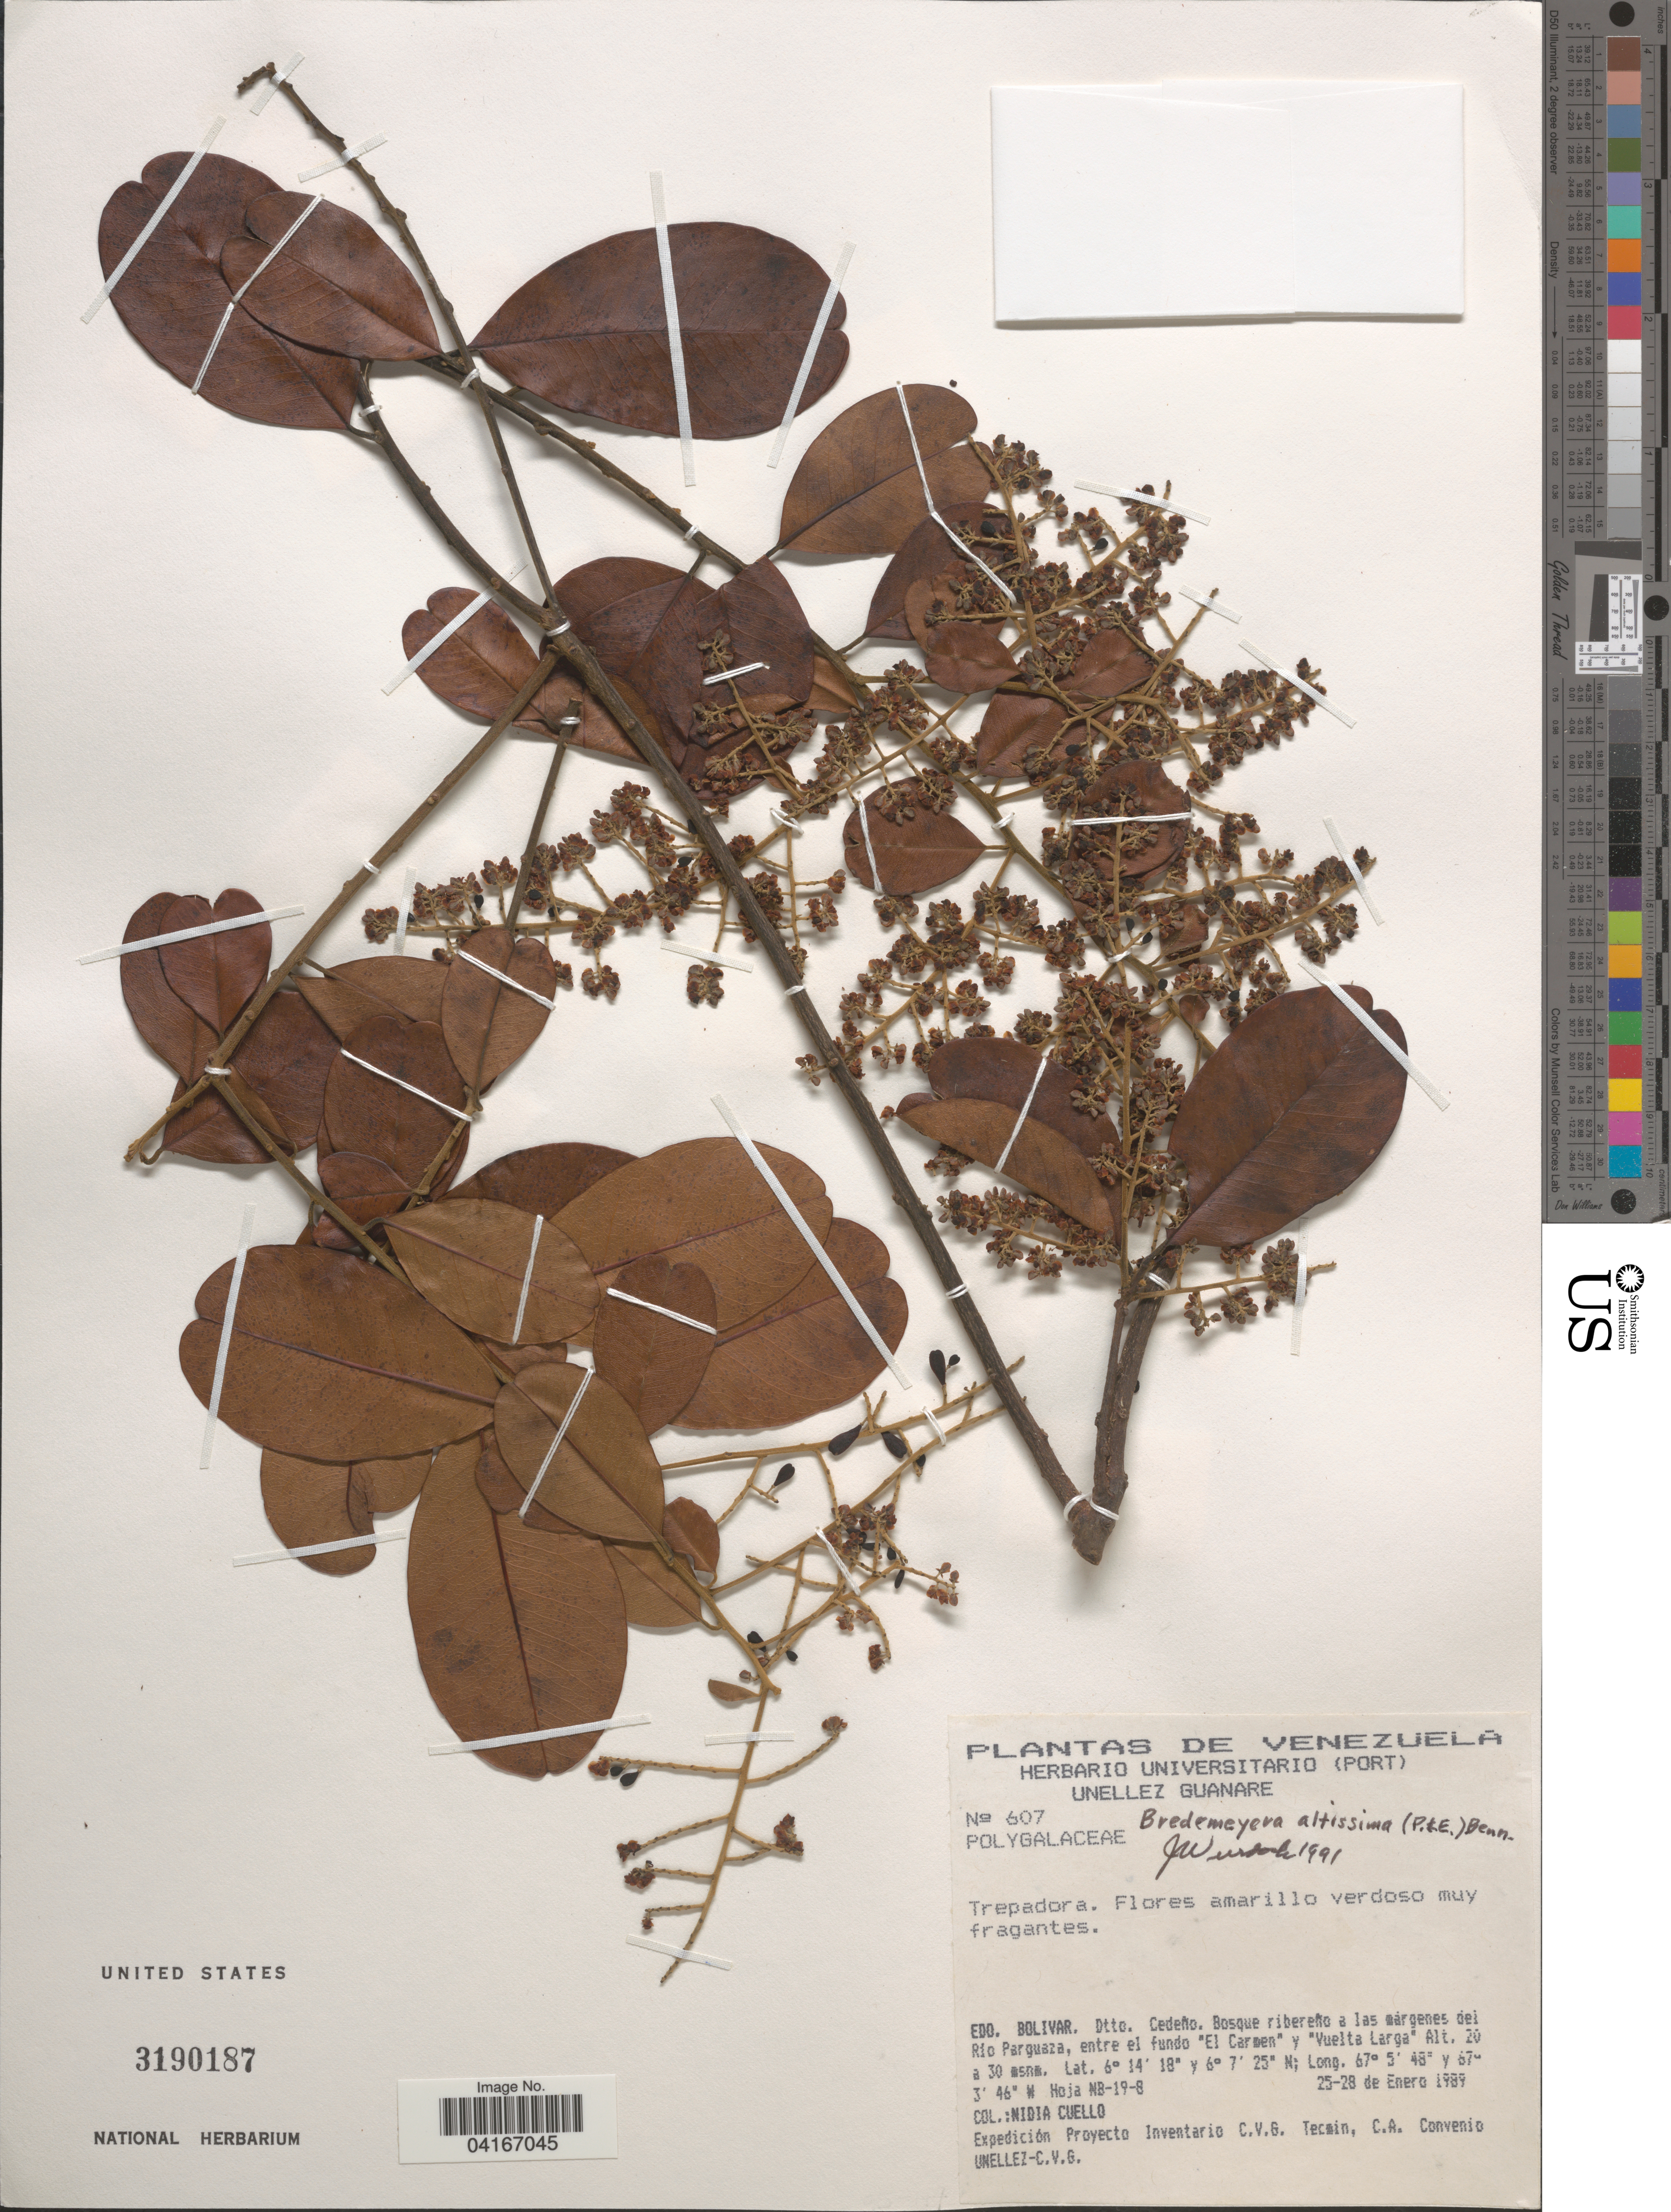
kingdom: Plantae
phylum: Tracheophyta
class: Magnoliopsida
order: Fabales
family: Polygalaceae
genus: Bredemeyera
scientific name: Bredemeyera altissima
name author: (Poepp.) A.W. Benn.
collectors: N. L. Cuello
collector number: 607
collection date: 1989-01-25/1989-01-28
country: Venezuela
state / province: Bolivar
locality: Expedición Proyecto Inverntario C.V.G. Tecmin. Dtto. Cedeño. Bosque ribereño a las márgenes del Río Parguaza, entre el fundo "El Carmen" y "Vuelta Larga". Hoja NB-19-8.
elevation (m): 30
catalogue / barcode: US 3190187